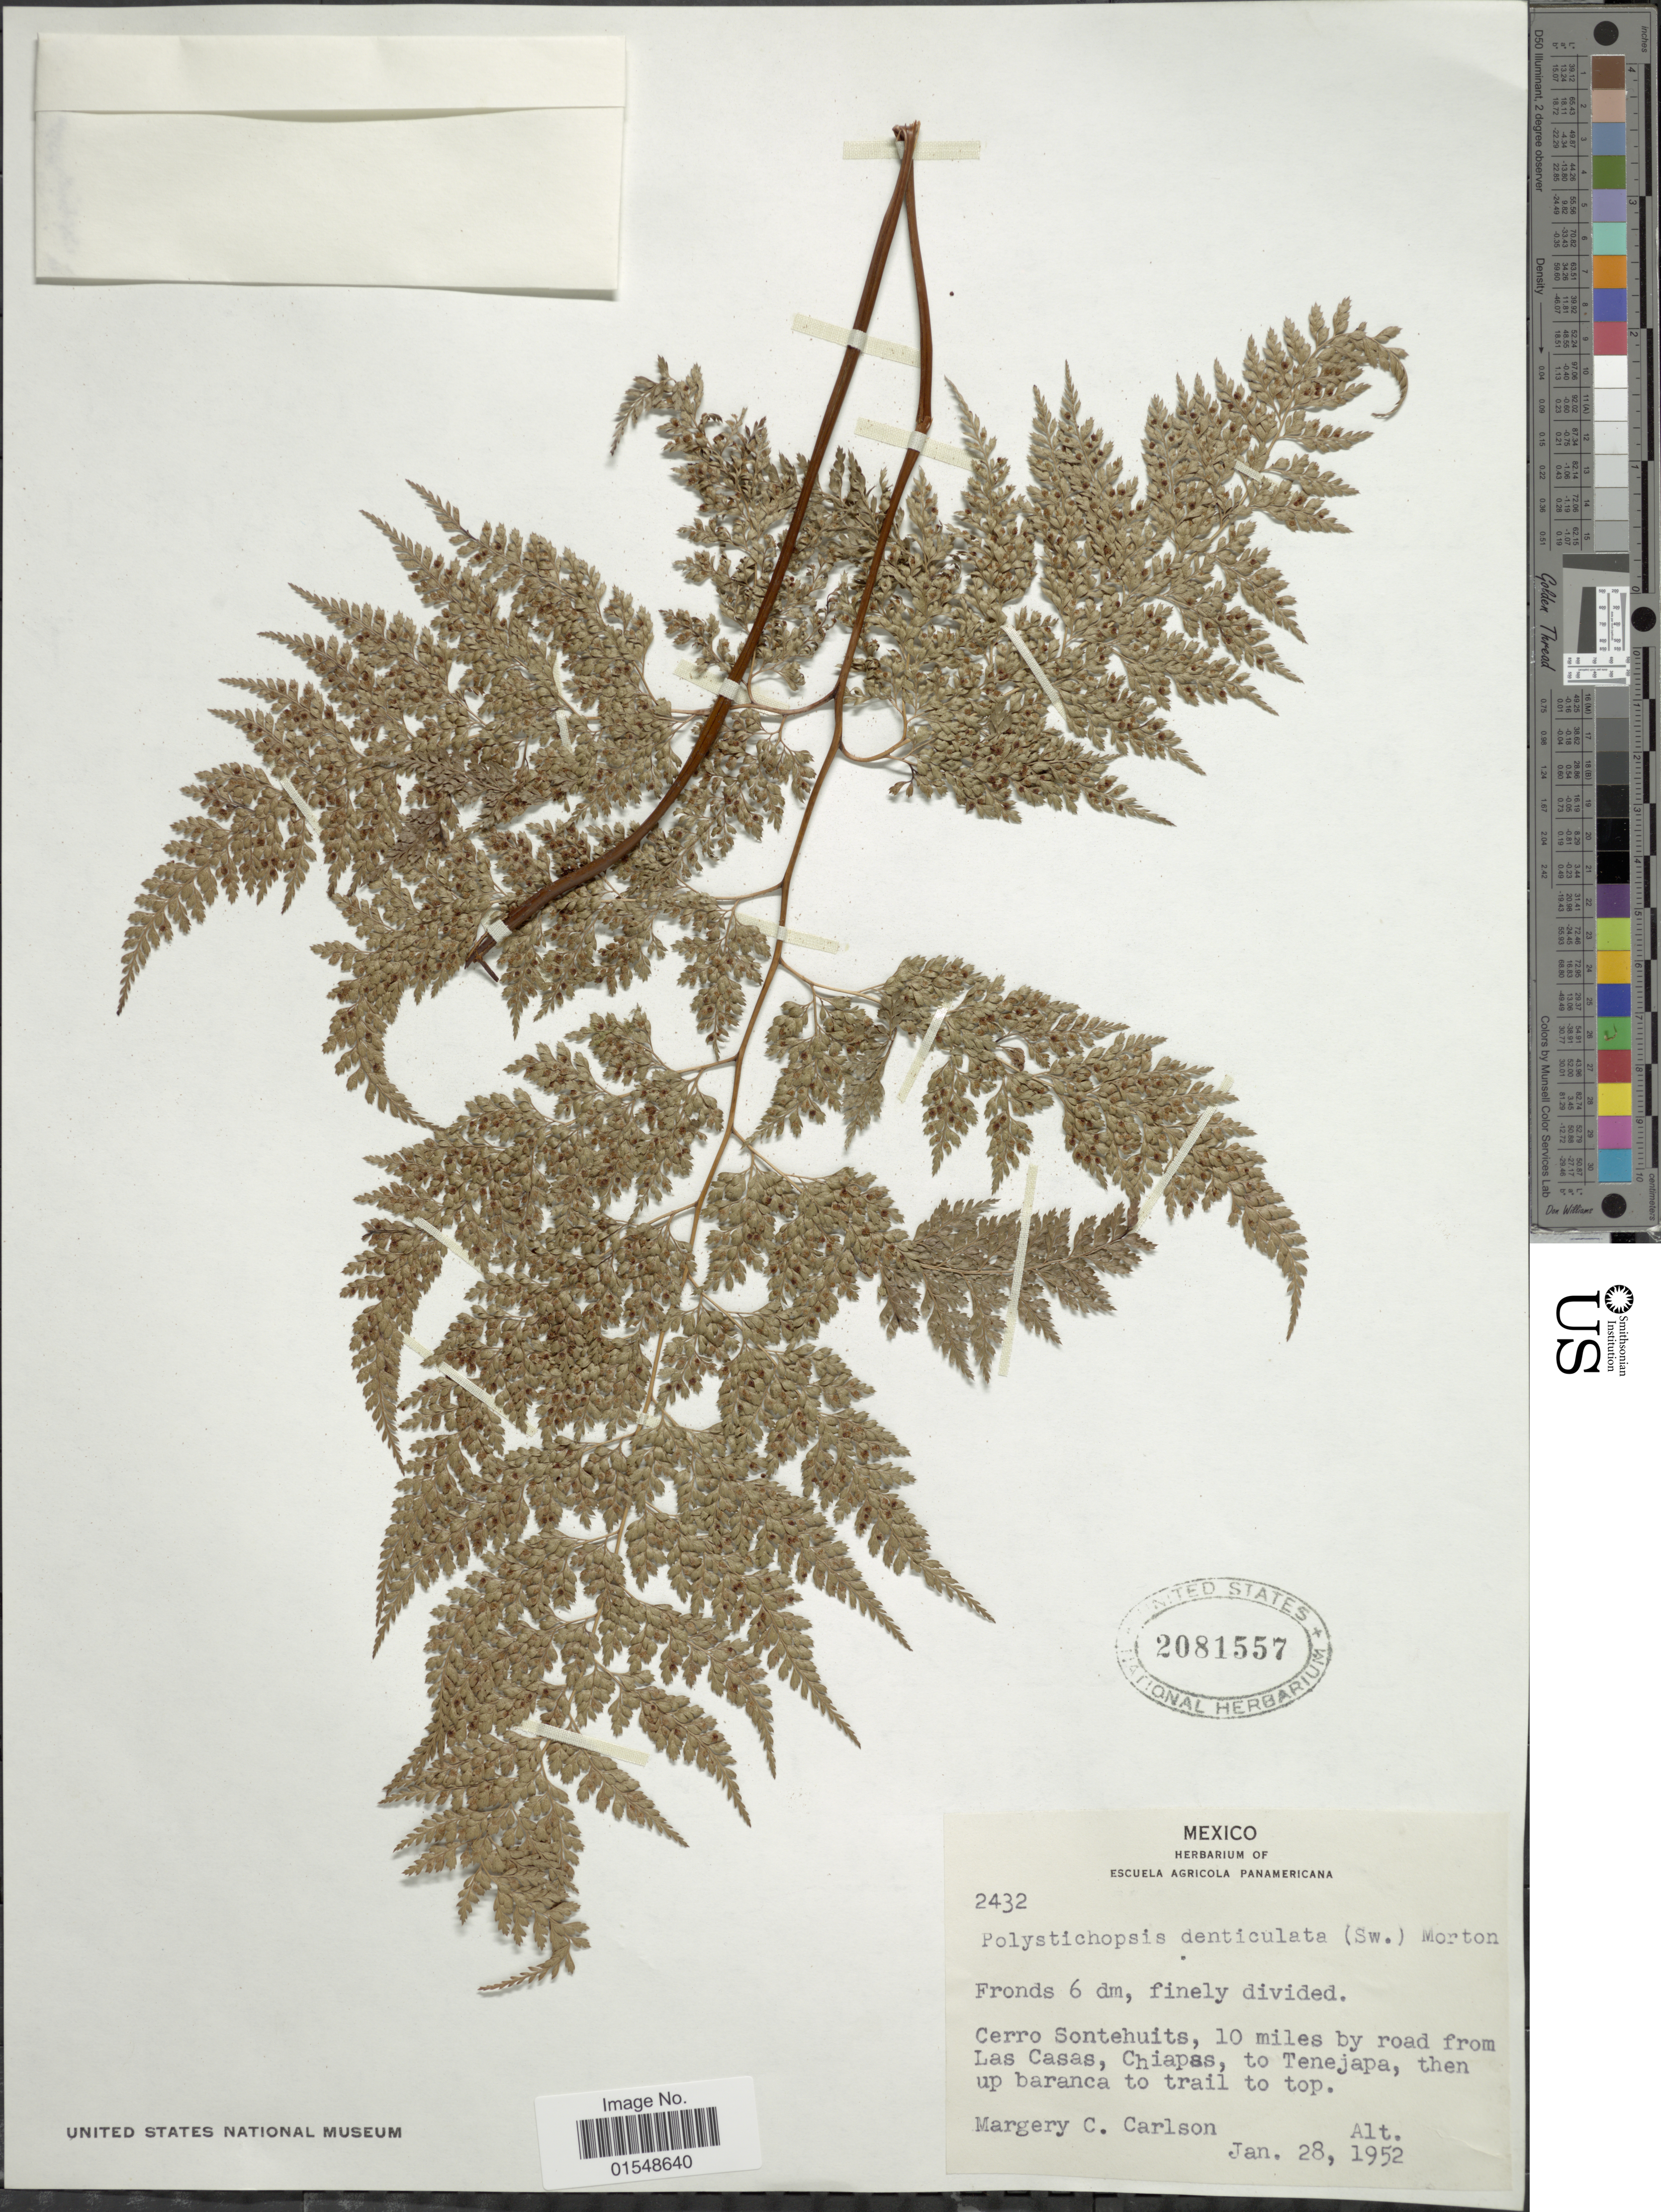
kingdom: Plantae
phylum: Tracheophyta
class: Polypodiopsida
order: Polypodiales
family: Dryopteridaceae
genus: Arachniodes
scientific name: Arachniodes denticulata var. barbensis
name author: (C. Chr.) Lellinger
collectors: M. C. Carlson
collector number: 2432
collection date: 1952-01-28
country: Mexico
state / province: Chiapas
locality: Cerro Sontehuits, 10 miles by road from Las Casas, Chiapas, to Tenejapa, then up baranca to trail to top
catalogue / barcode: US 2081557